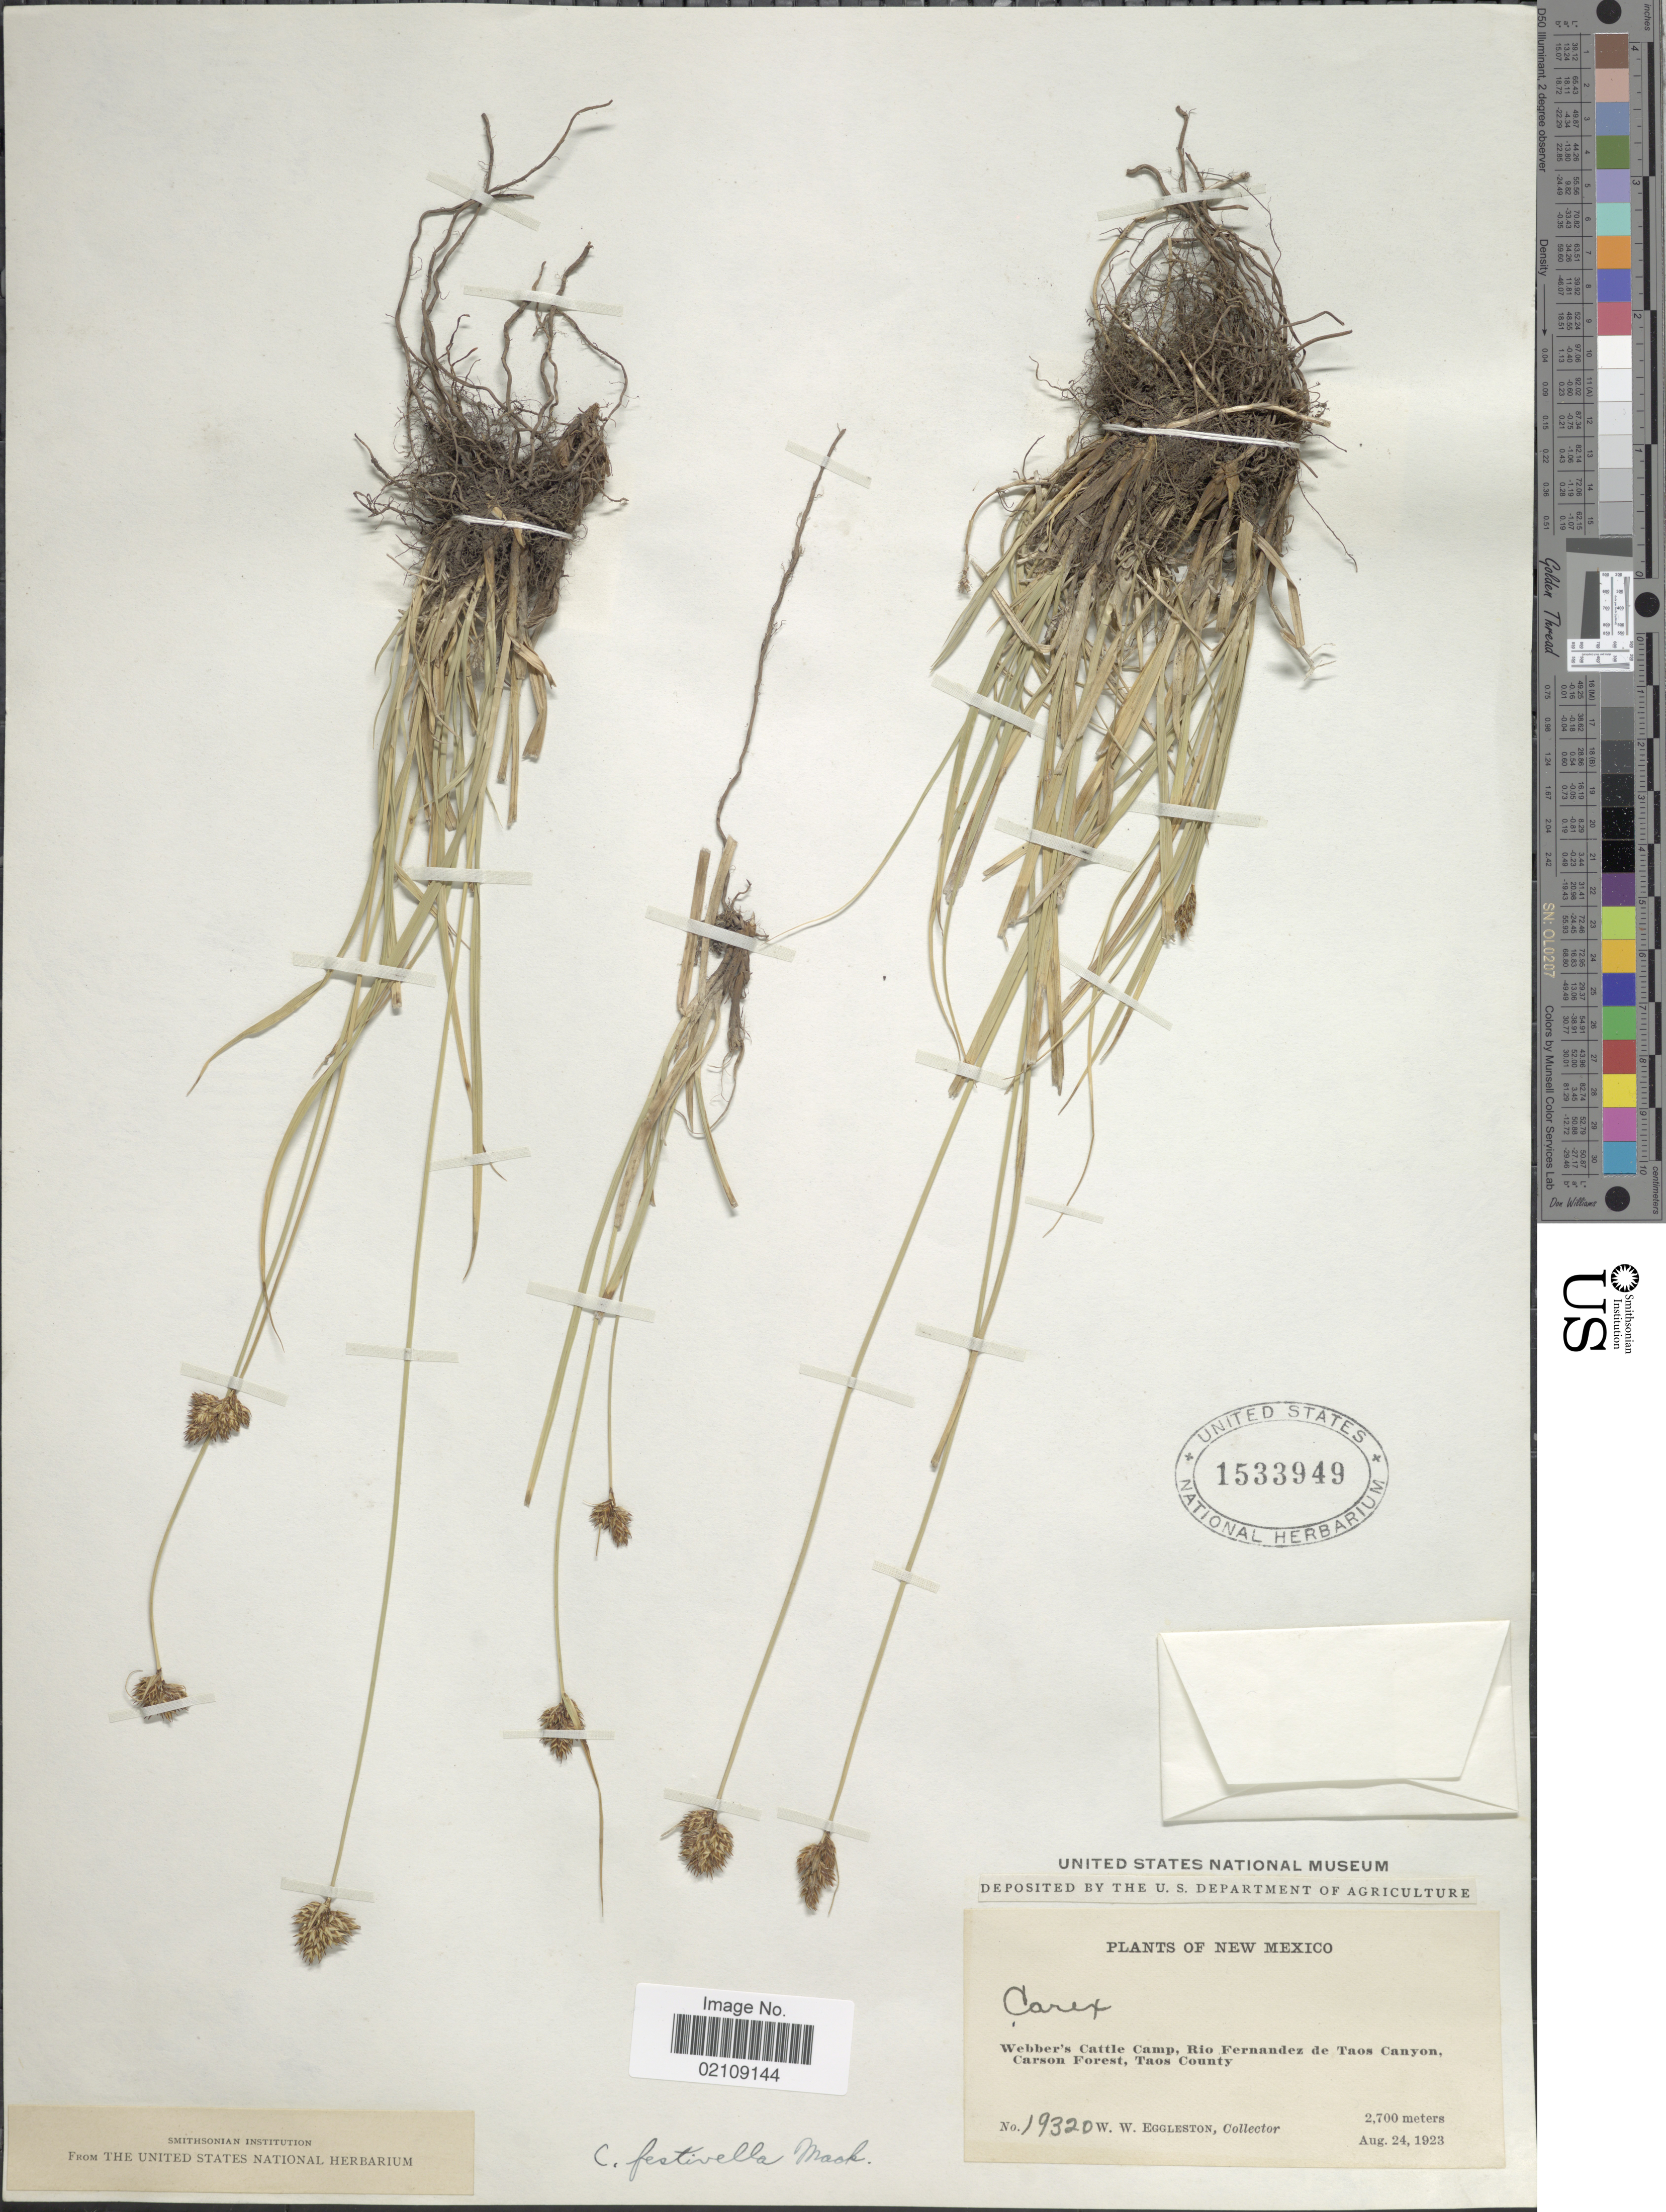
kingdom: Plantae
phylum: Tracheophyta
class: Liliopsida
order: Poales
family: Cyperaceae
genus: Carex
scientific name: Carex microptera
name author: Mack.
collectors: W. W. Eggleston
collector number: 19320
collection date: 1923-08-24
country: United States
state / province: New Mexico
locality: Webber's Cattle Camp, Rio Fernandez de Taos Canyon, Carson Forest, Taos County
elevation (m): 2700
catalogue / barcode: US 1533949